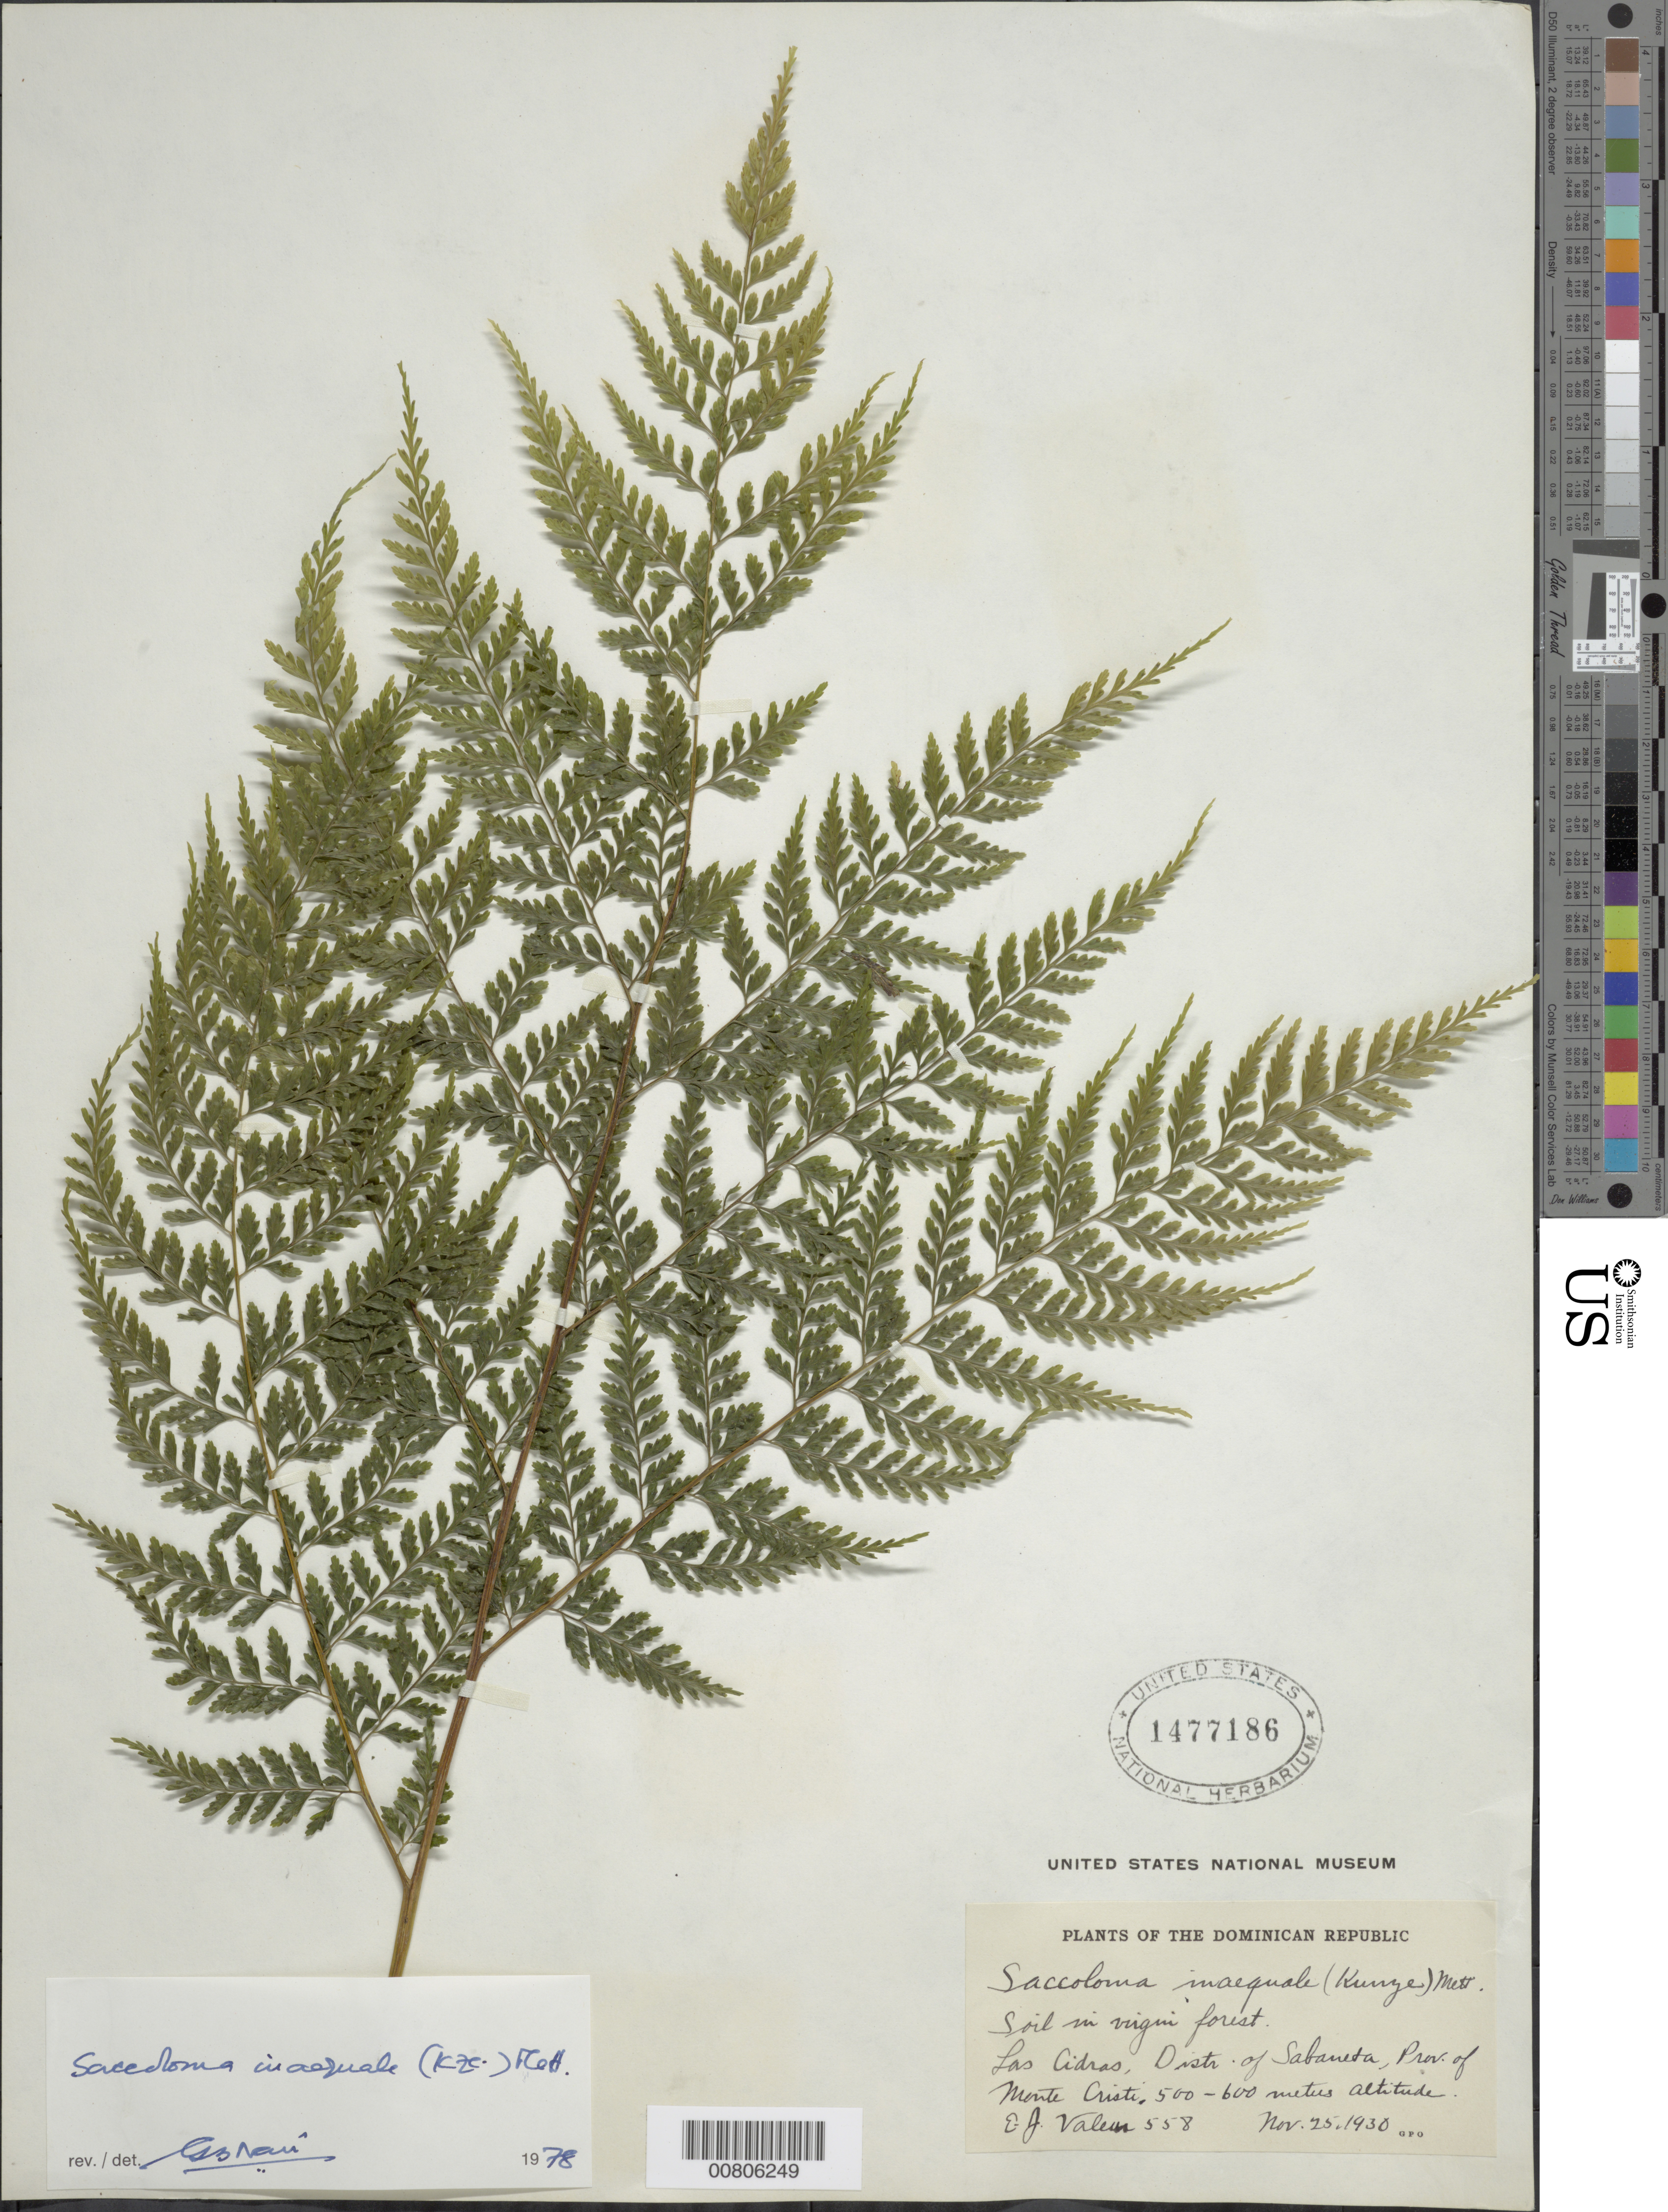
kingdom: Plantae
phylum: Tracheophyta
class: Polypodiopsida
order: Polypodiales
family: Saccolomataceae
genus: Saccoloma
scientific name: Saccoloma inaequale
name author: (Kunze) Mett.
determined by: Nair, G. B.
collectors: E. Valeur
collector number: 558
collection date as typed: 25 Nov 1930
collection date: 1930-11-25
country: Dominican Republic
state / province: Monte Cristi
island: Hispaniola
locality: Dist. Sabaneta, Las Cidras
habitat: Soil in virgin forest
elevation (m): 500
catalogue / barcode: US 1477186